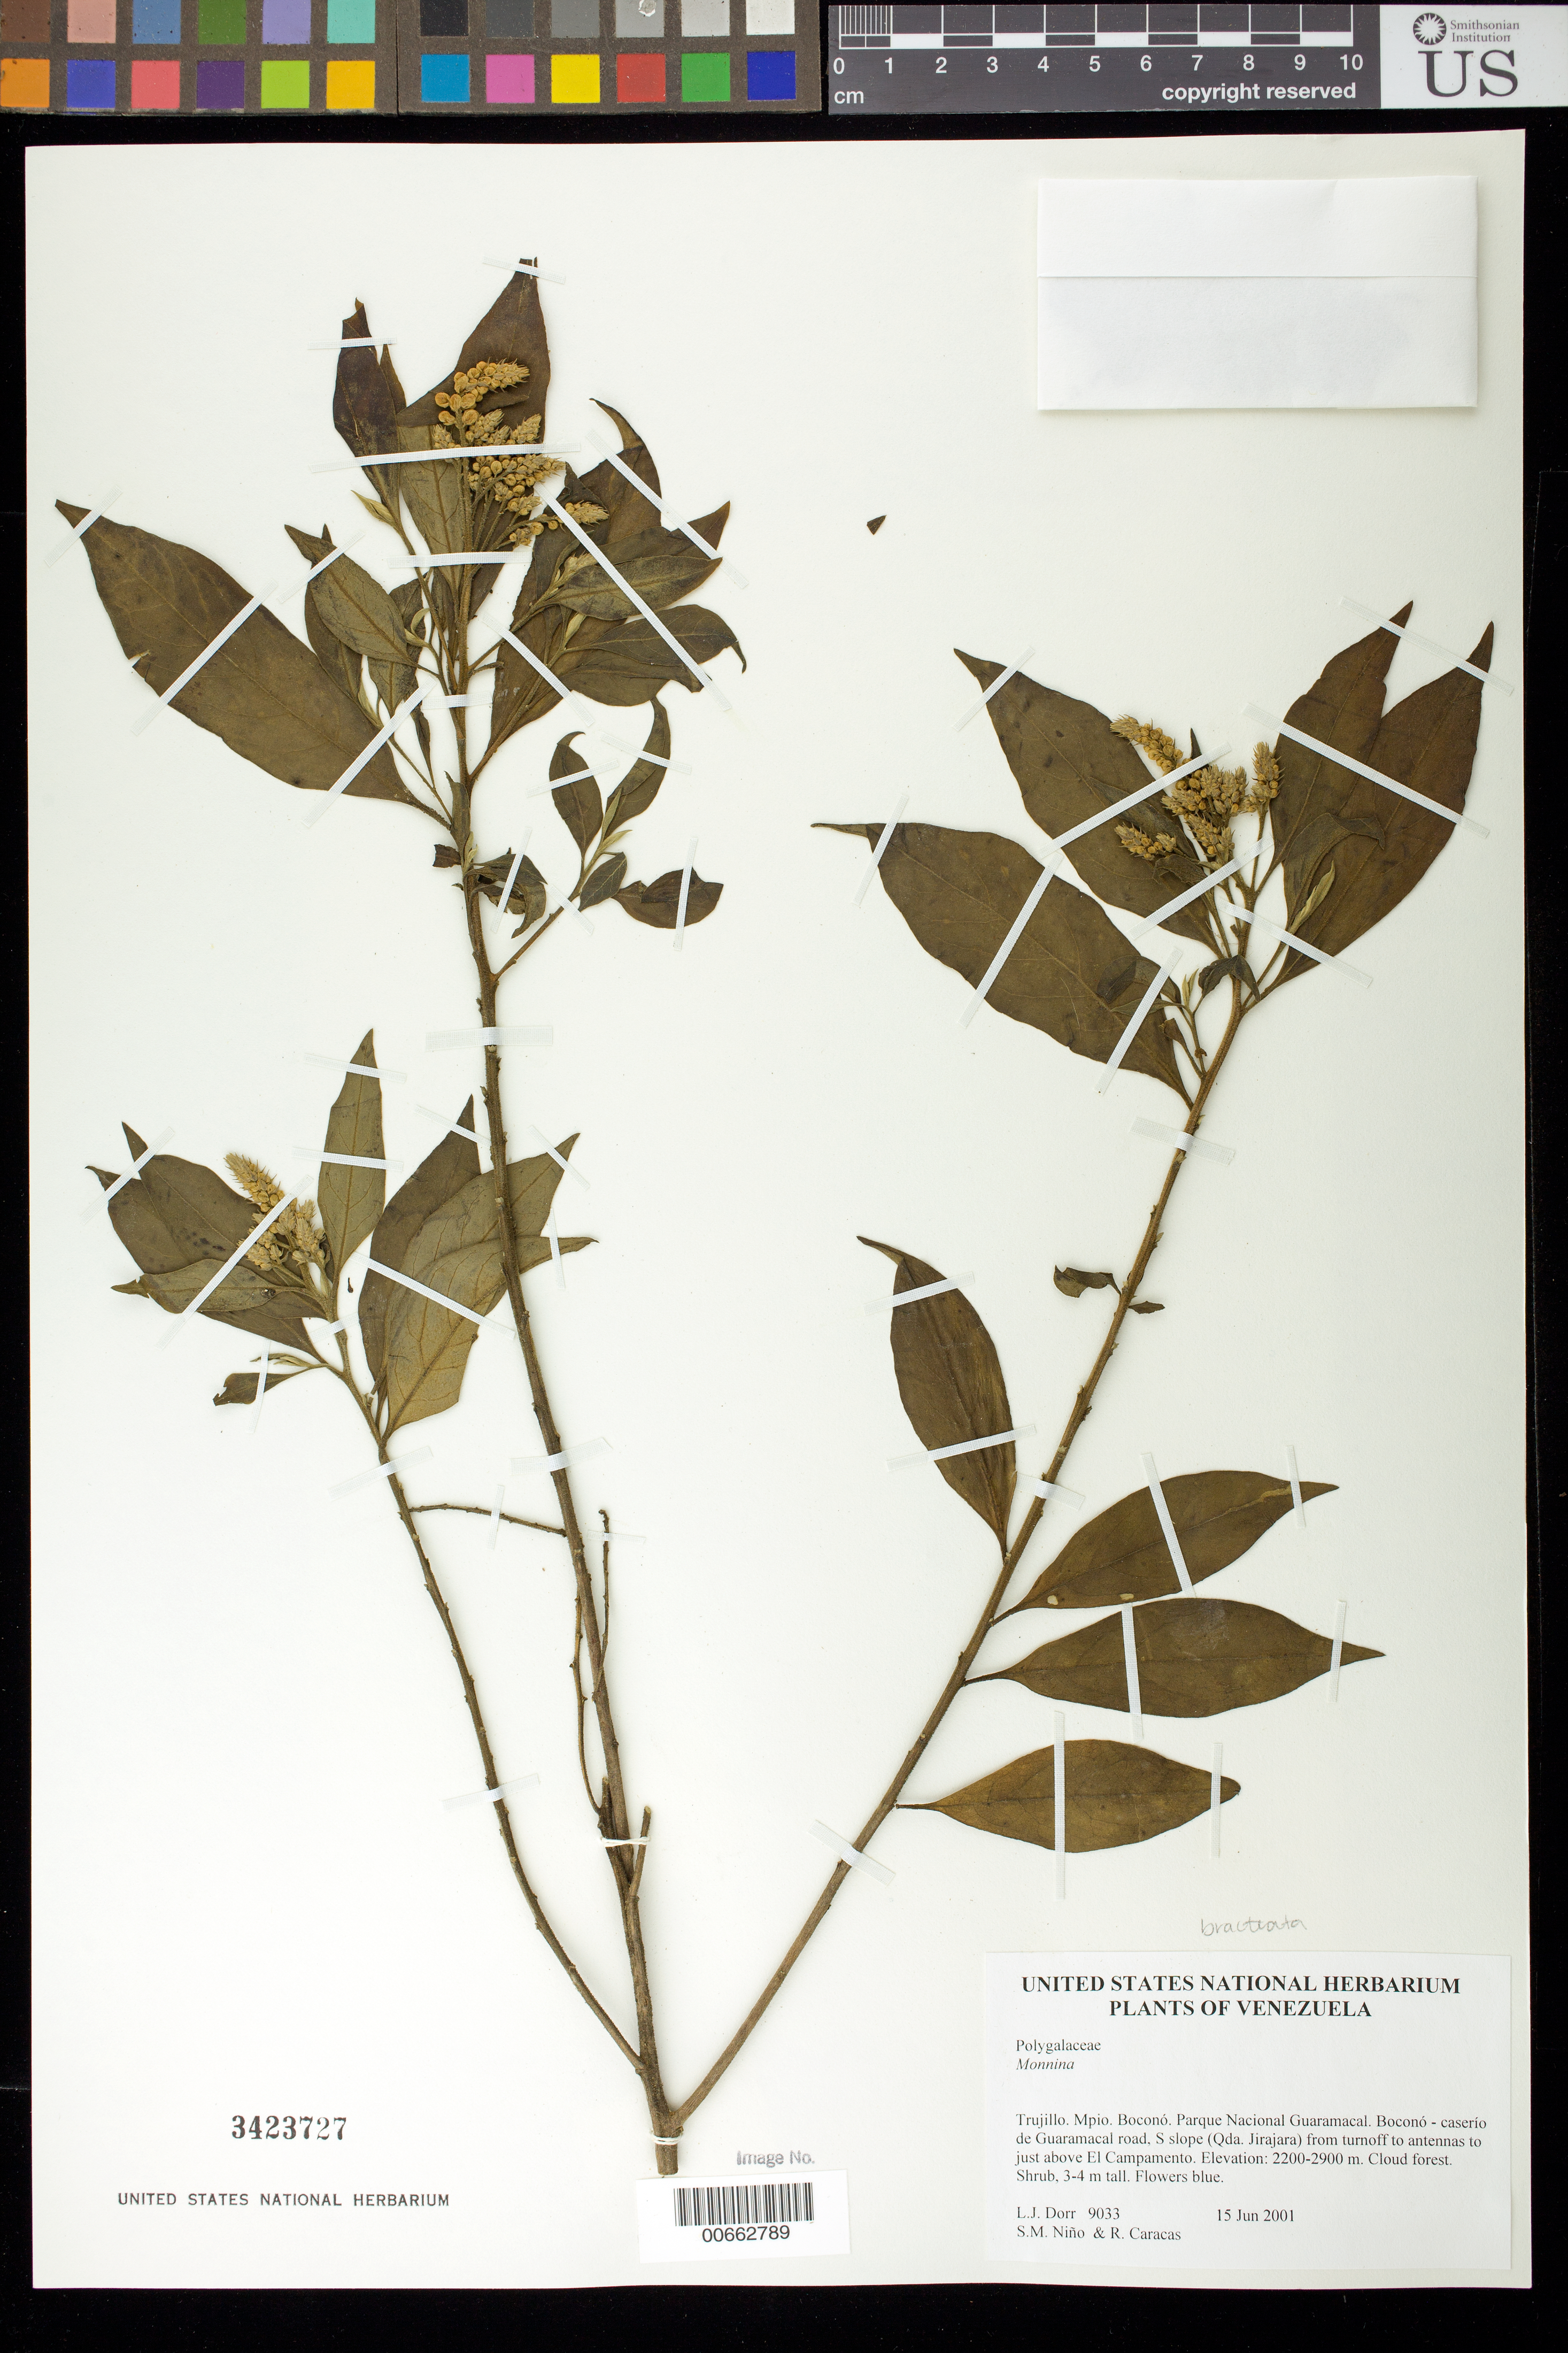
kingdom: Plantae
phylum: Tracheophyta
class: Magnoliopsida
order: Fabales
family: Polygalaceae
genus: Monnina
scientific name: Monnina sp.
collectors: L. J. Dorr, S. M. Niño & R. Caracas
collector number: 9033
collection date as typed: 15 Jun 2001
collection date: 2001-06-15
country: Venezuela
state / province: Trujillo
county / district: Boconó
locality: Parque Nacional Guaramacal. Boconó-caserío de Guaramacal road, S slope (Qda. Jirajara) from turnoff to antennas to just above El Campamento.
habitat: Cloud forest.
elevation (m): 2200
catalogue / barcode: US 3423727